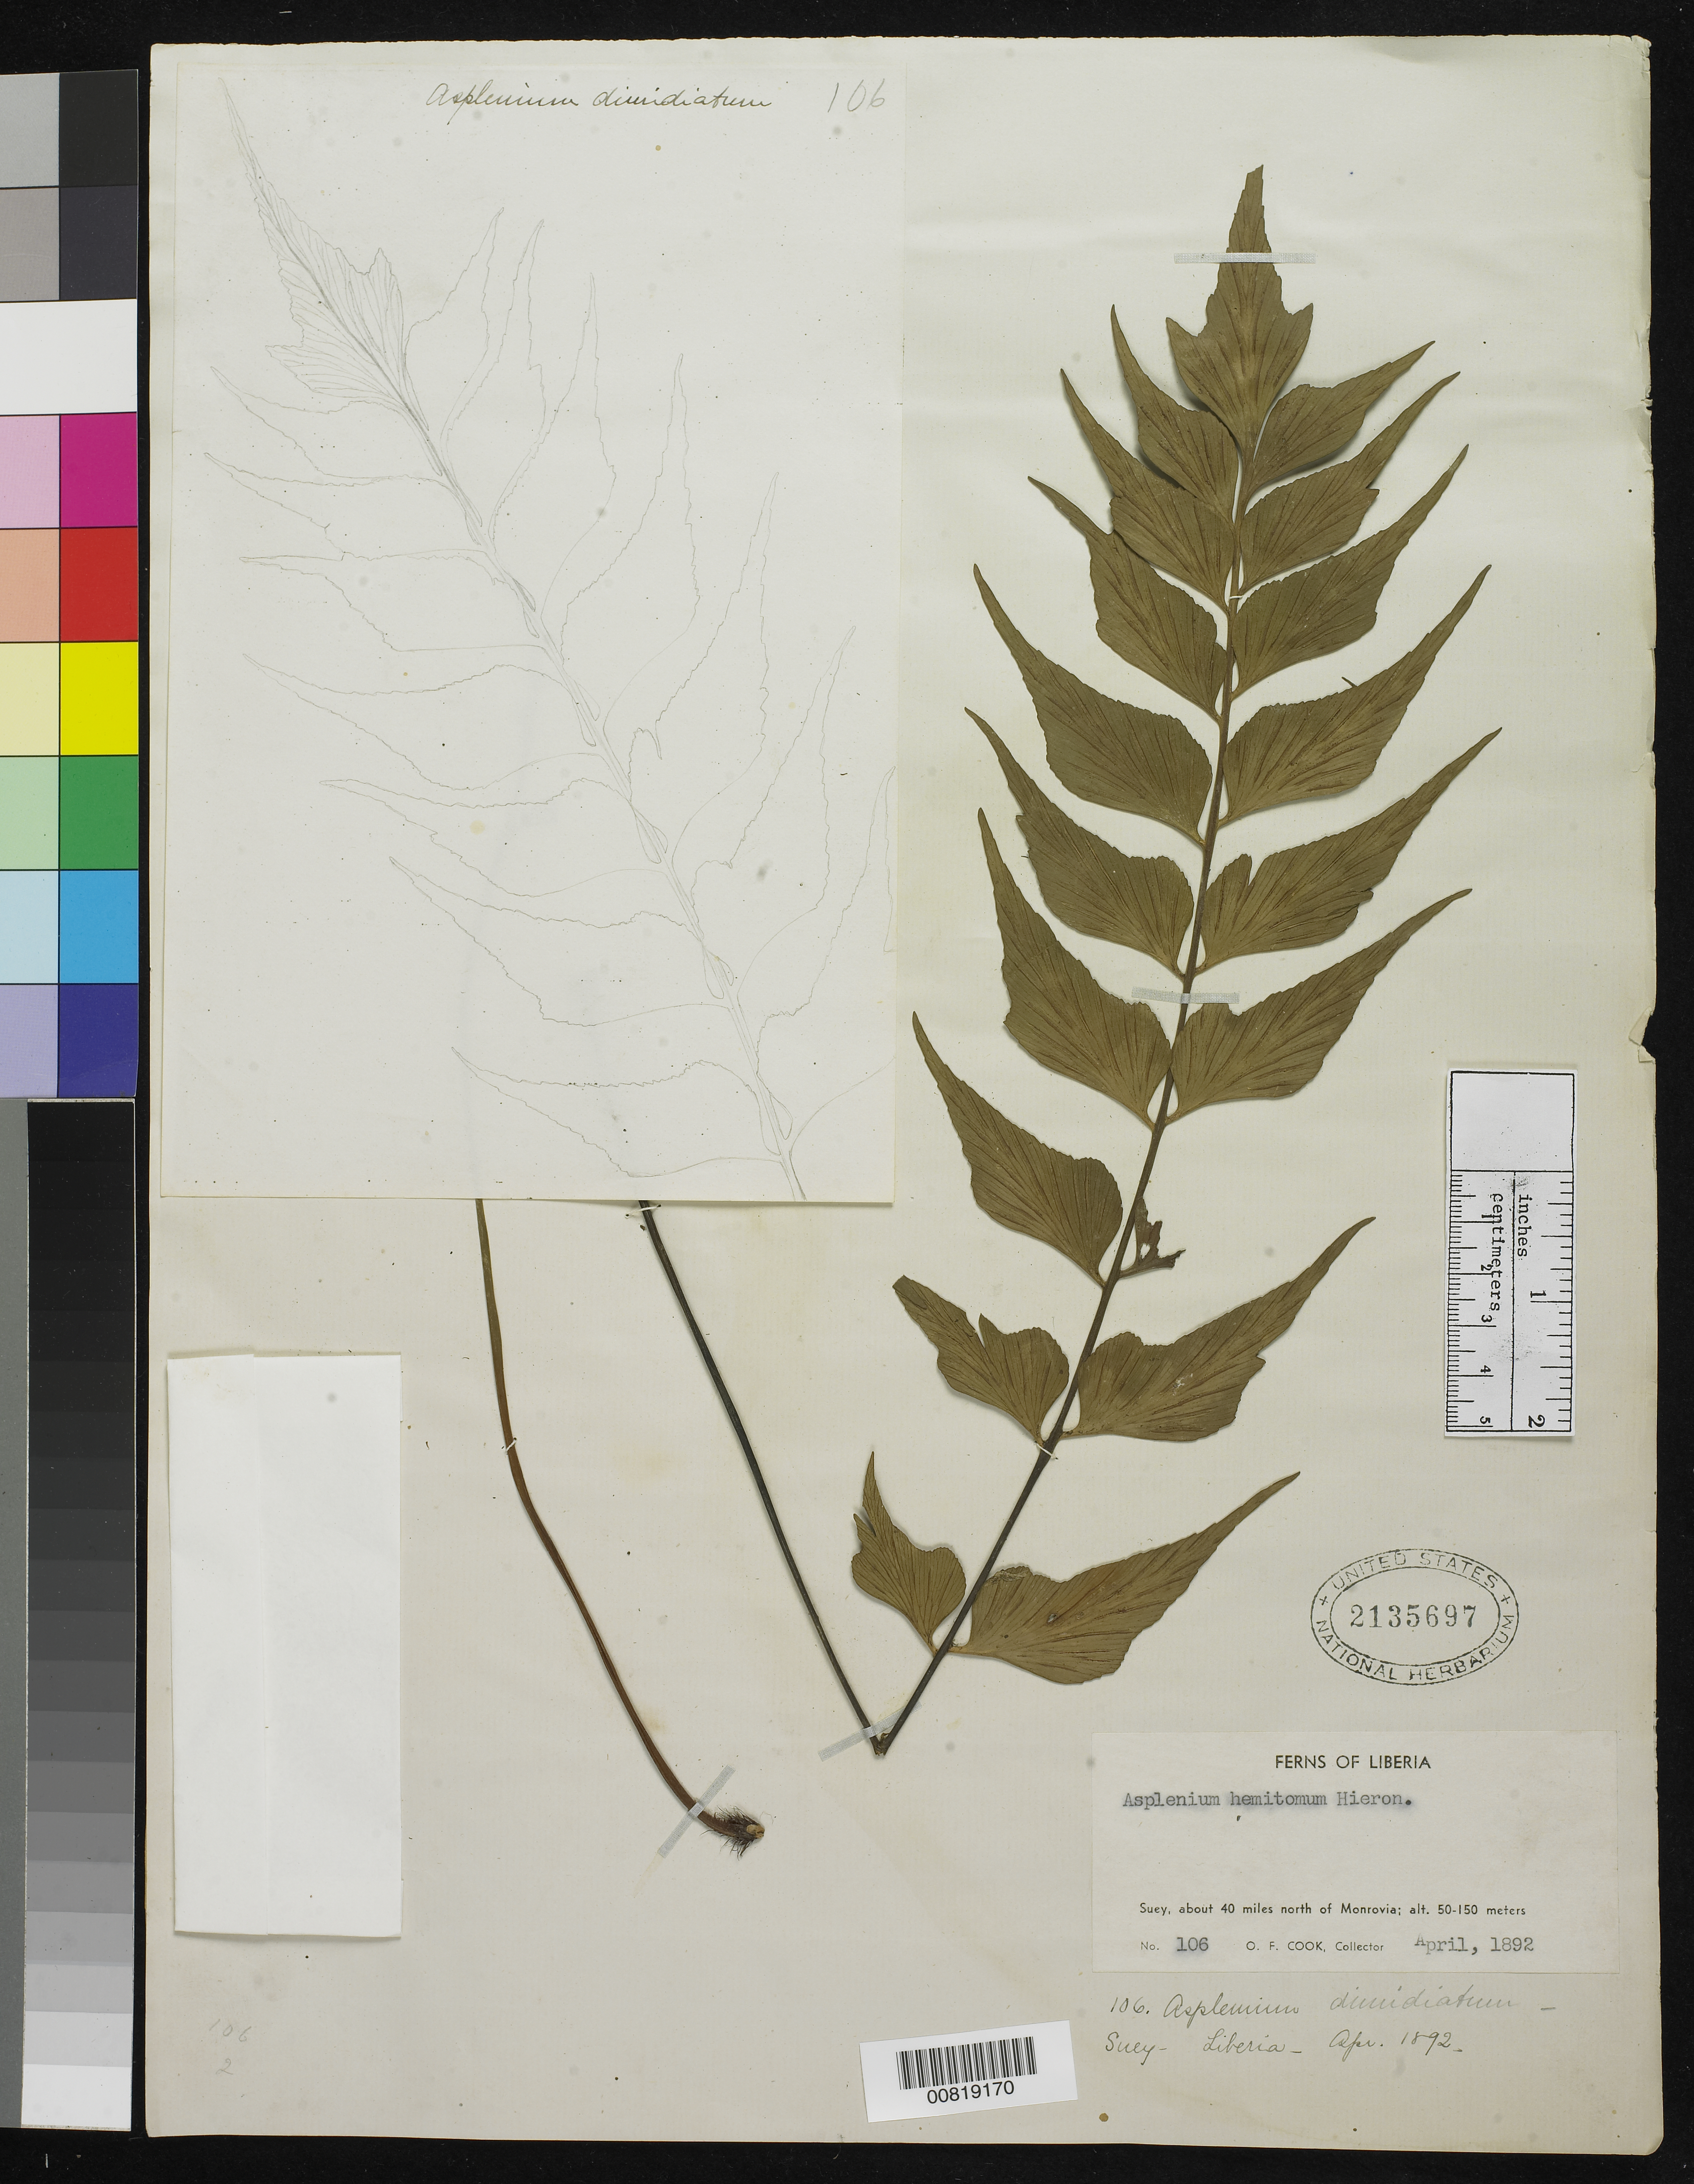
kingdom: Plantae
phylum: Tracheophyta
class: Polypodiopsida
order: Polypodiales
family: Aspleniaceae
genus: Asplenium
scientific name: Asplenium hemitomum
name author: Hieron.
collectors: O. F. Cook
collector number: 106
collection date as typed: Apr 1892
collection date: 1892-04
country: Liberia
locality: Suey, about 40 miles N of Monrovia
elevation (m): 50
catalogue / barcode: US 2135697